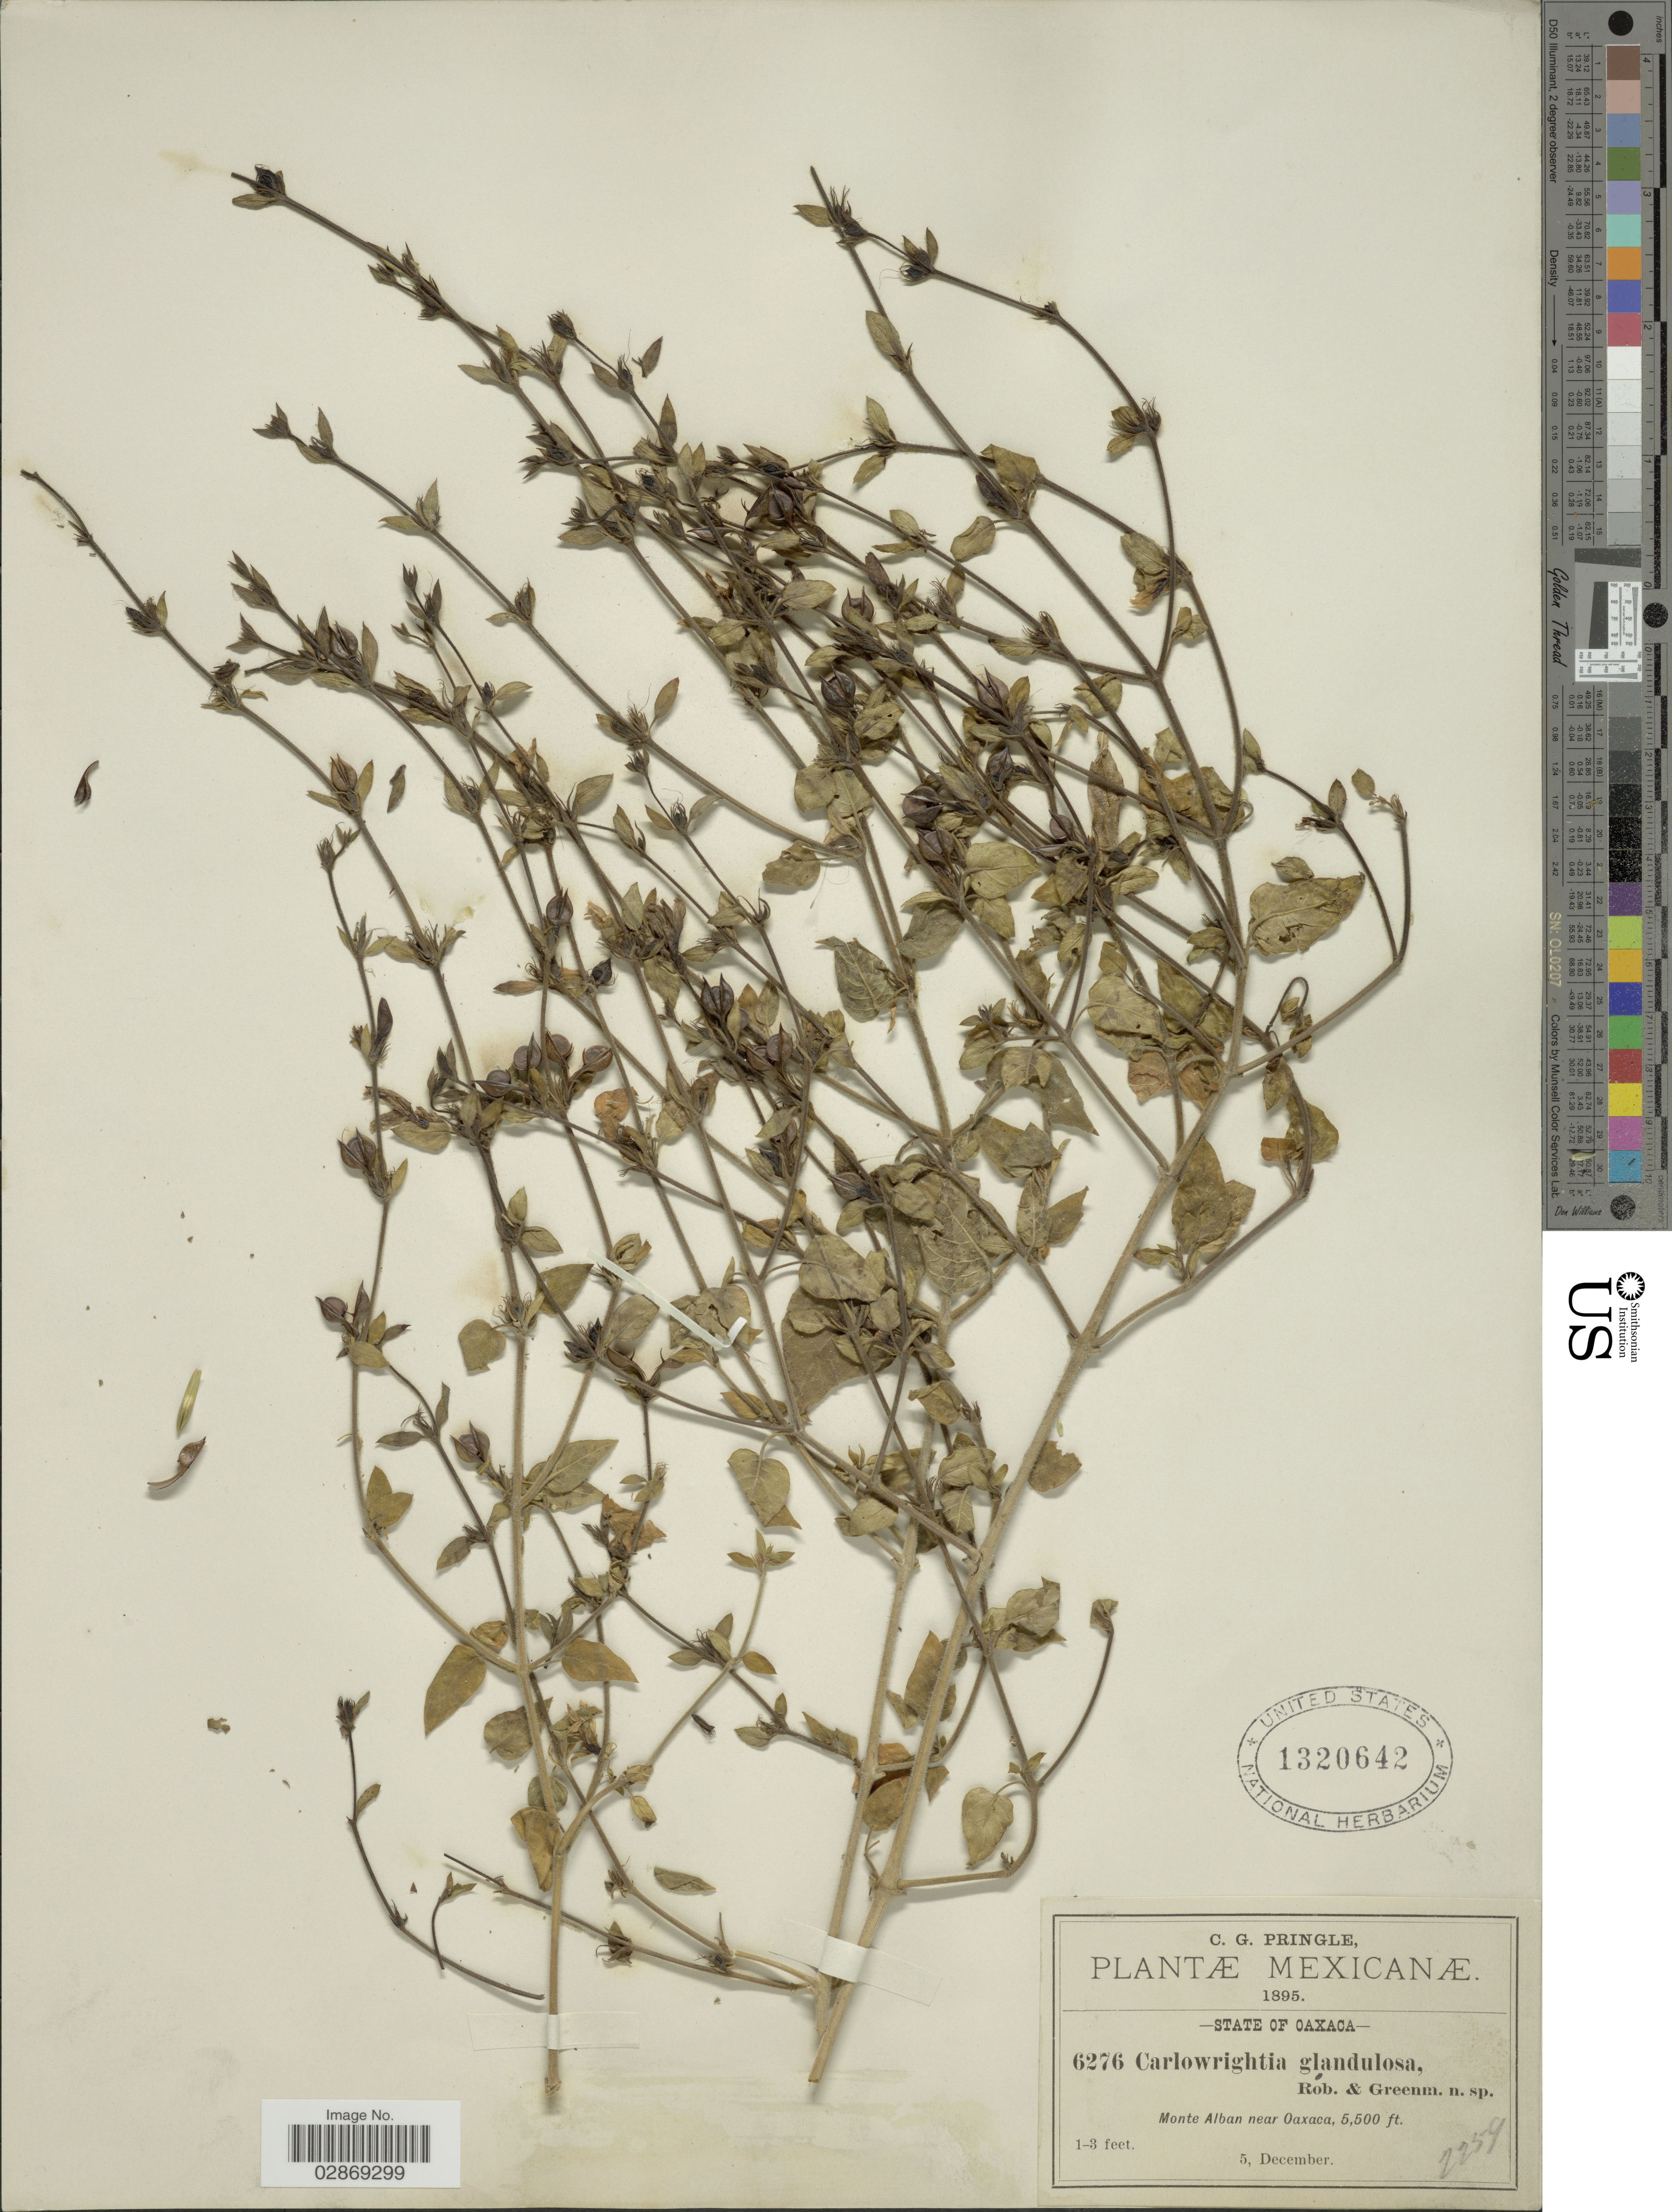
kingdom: Plantae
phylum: Tracheophyta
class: Magnoliopsida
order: Lamiales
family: Acanthaceae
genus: Carlowrightia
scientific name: Carlowrightia neesiana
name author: (Schauer ex Nees) T.F. Daniel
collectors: C. G. Pringle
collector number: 6276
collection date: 1895-12-05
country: Mexico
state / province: Oaxaca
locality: Monte Alban near Oaxaca.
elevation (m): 1676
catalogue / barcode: US 1320642